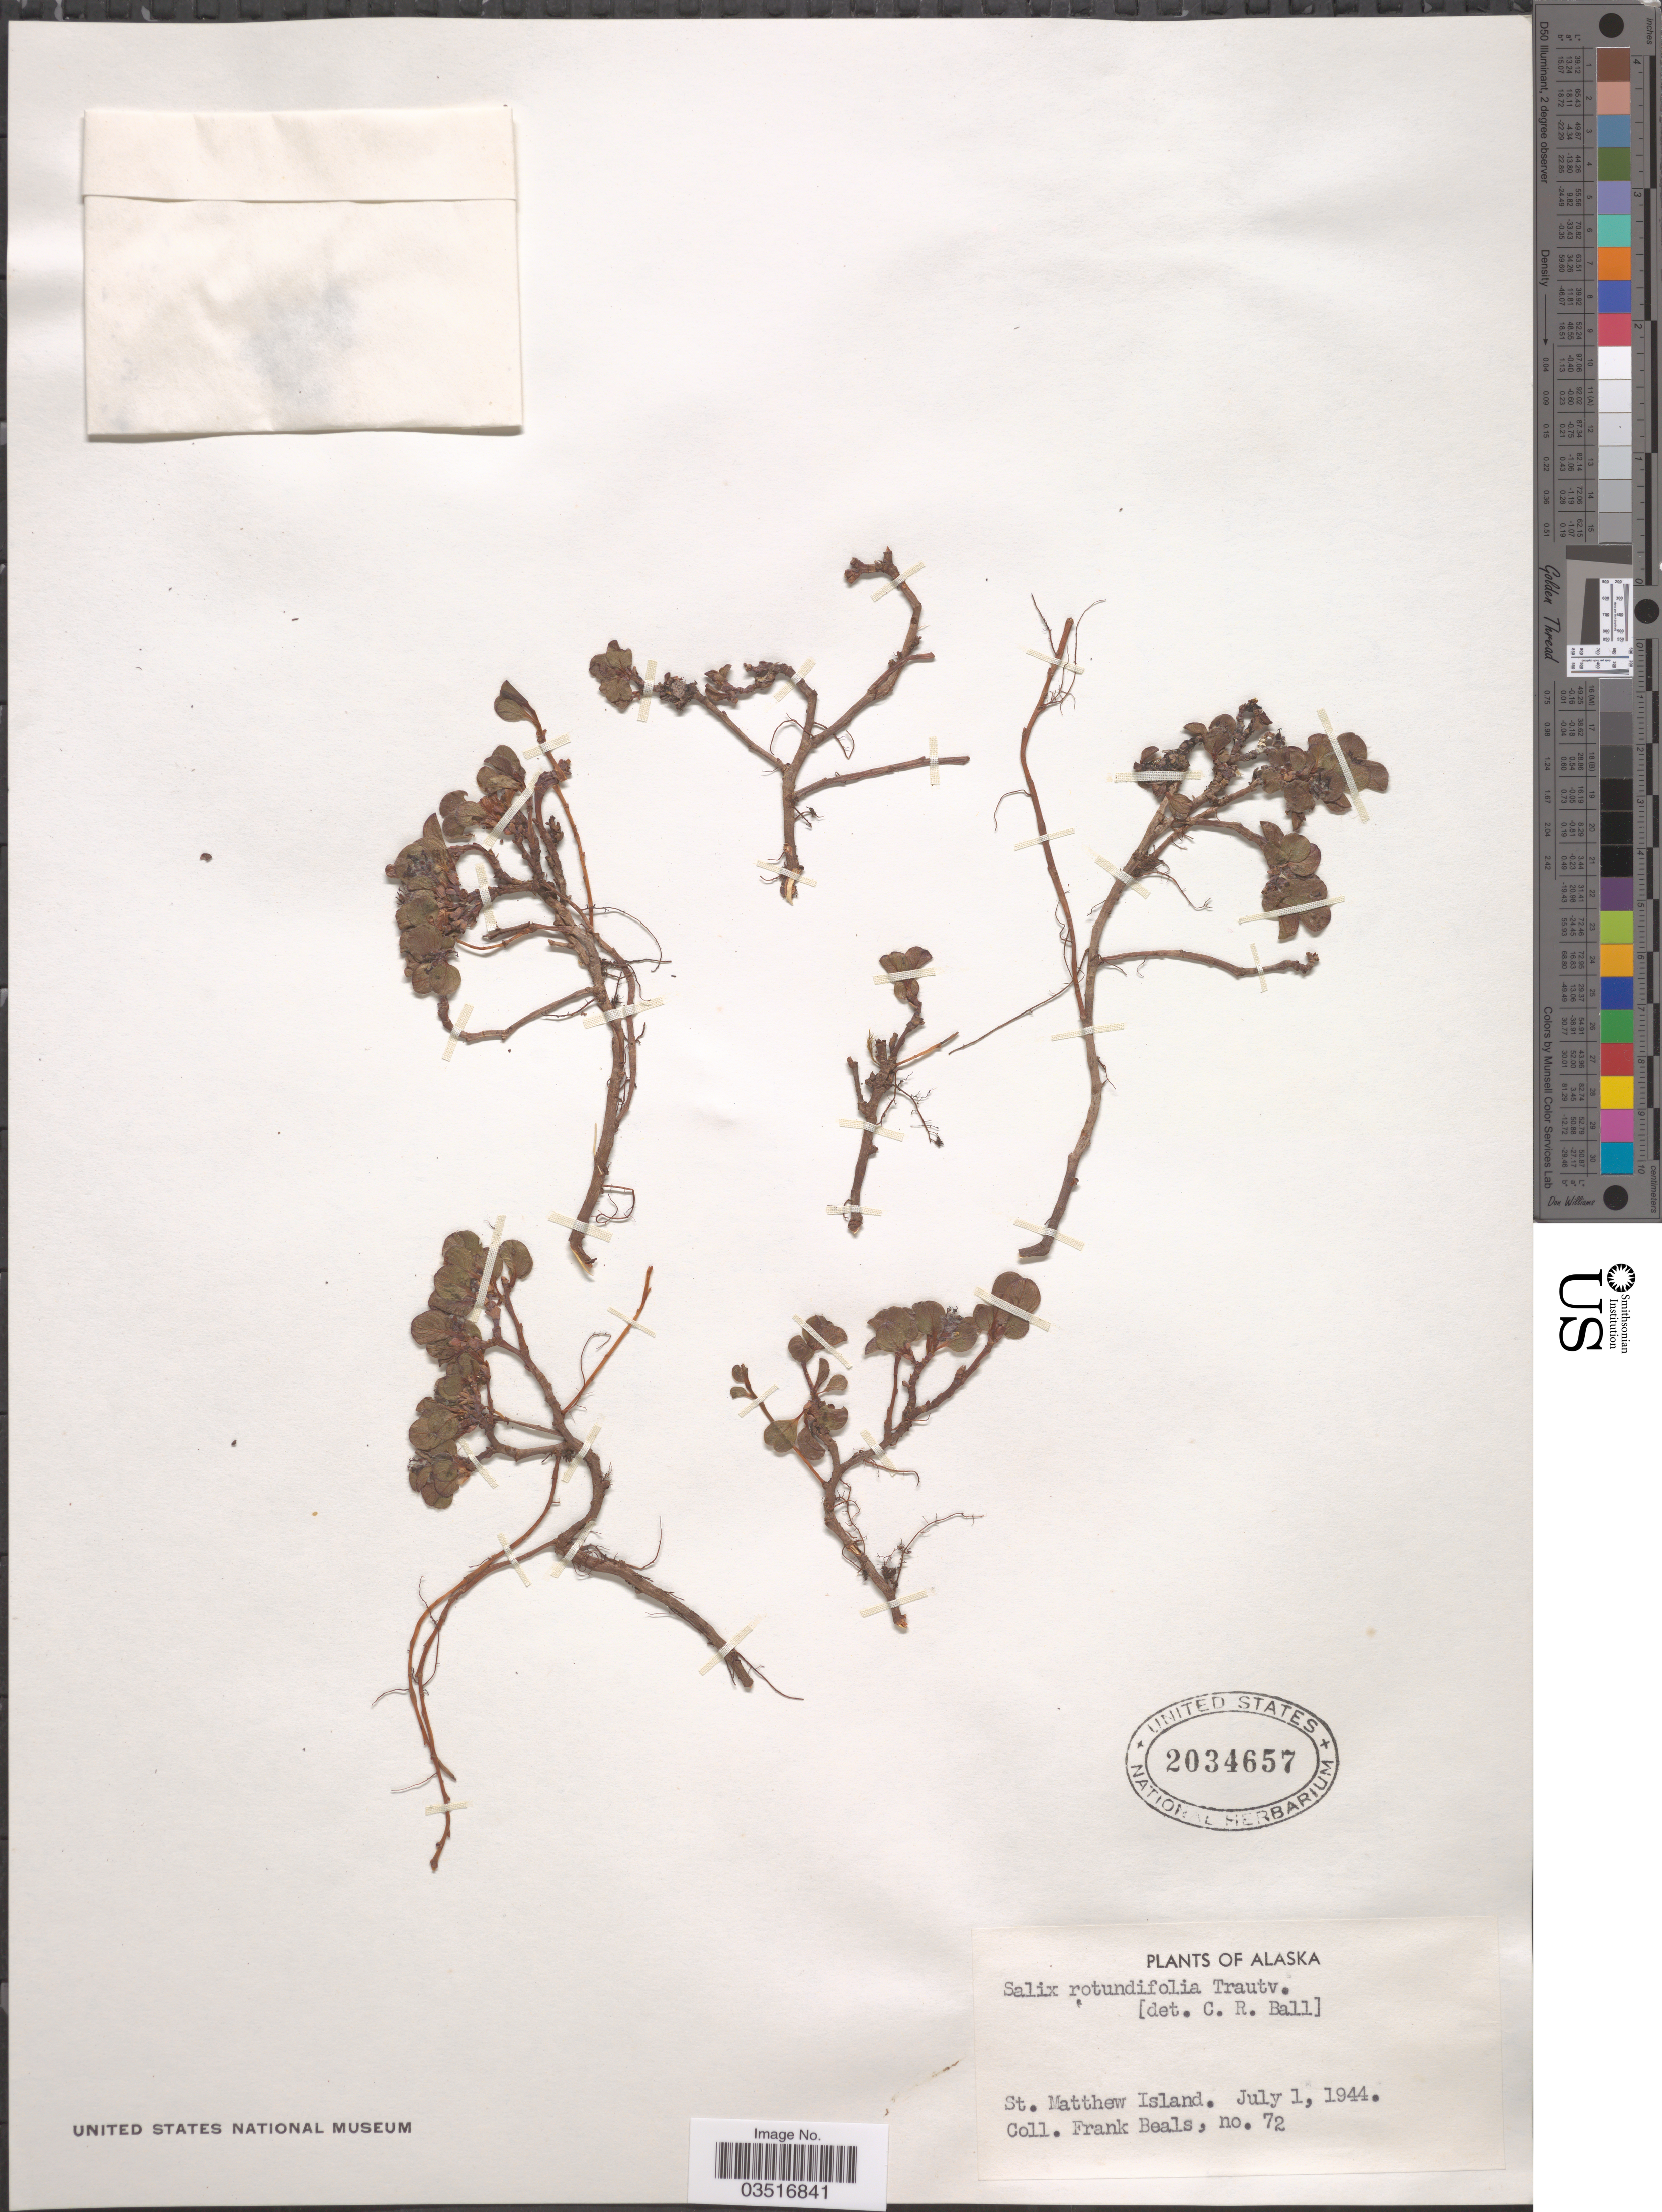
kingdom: Plantae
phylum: Tracheophyta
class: Magnoliopsida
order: Malpighiales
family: Salicaceae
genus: Salix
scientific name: Salix rotundifolia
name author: Trautv.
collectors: F. Beals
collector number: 72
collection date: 1944-07-01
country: United States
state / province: Alaska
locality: St. Matthew Island.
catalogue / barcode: US 2034657